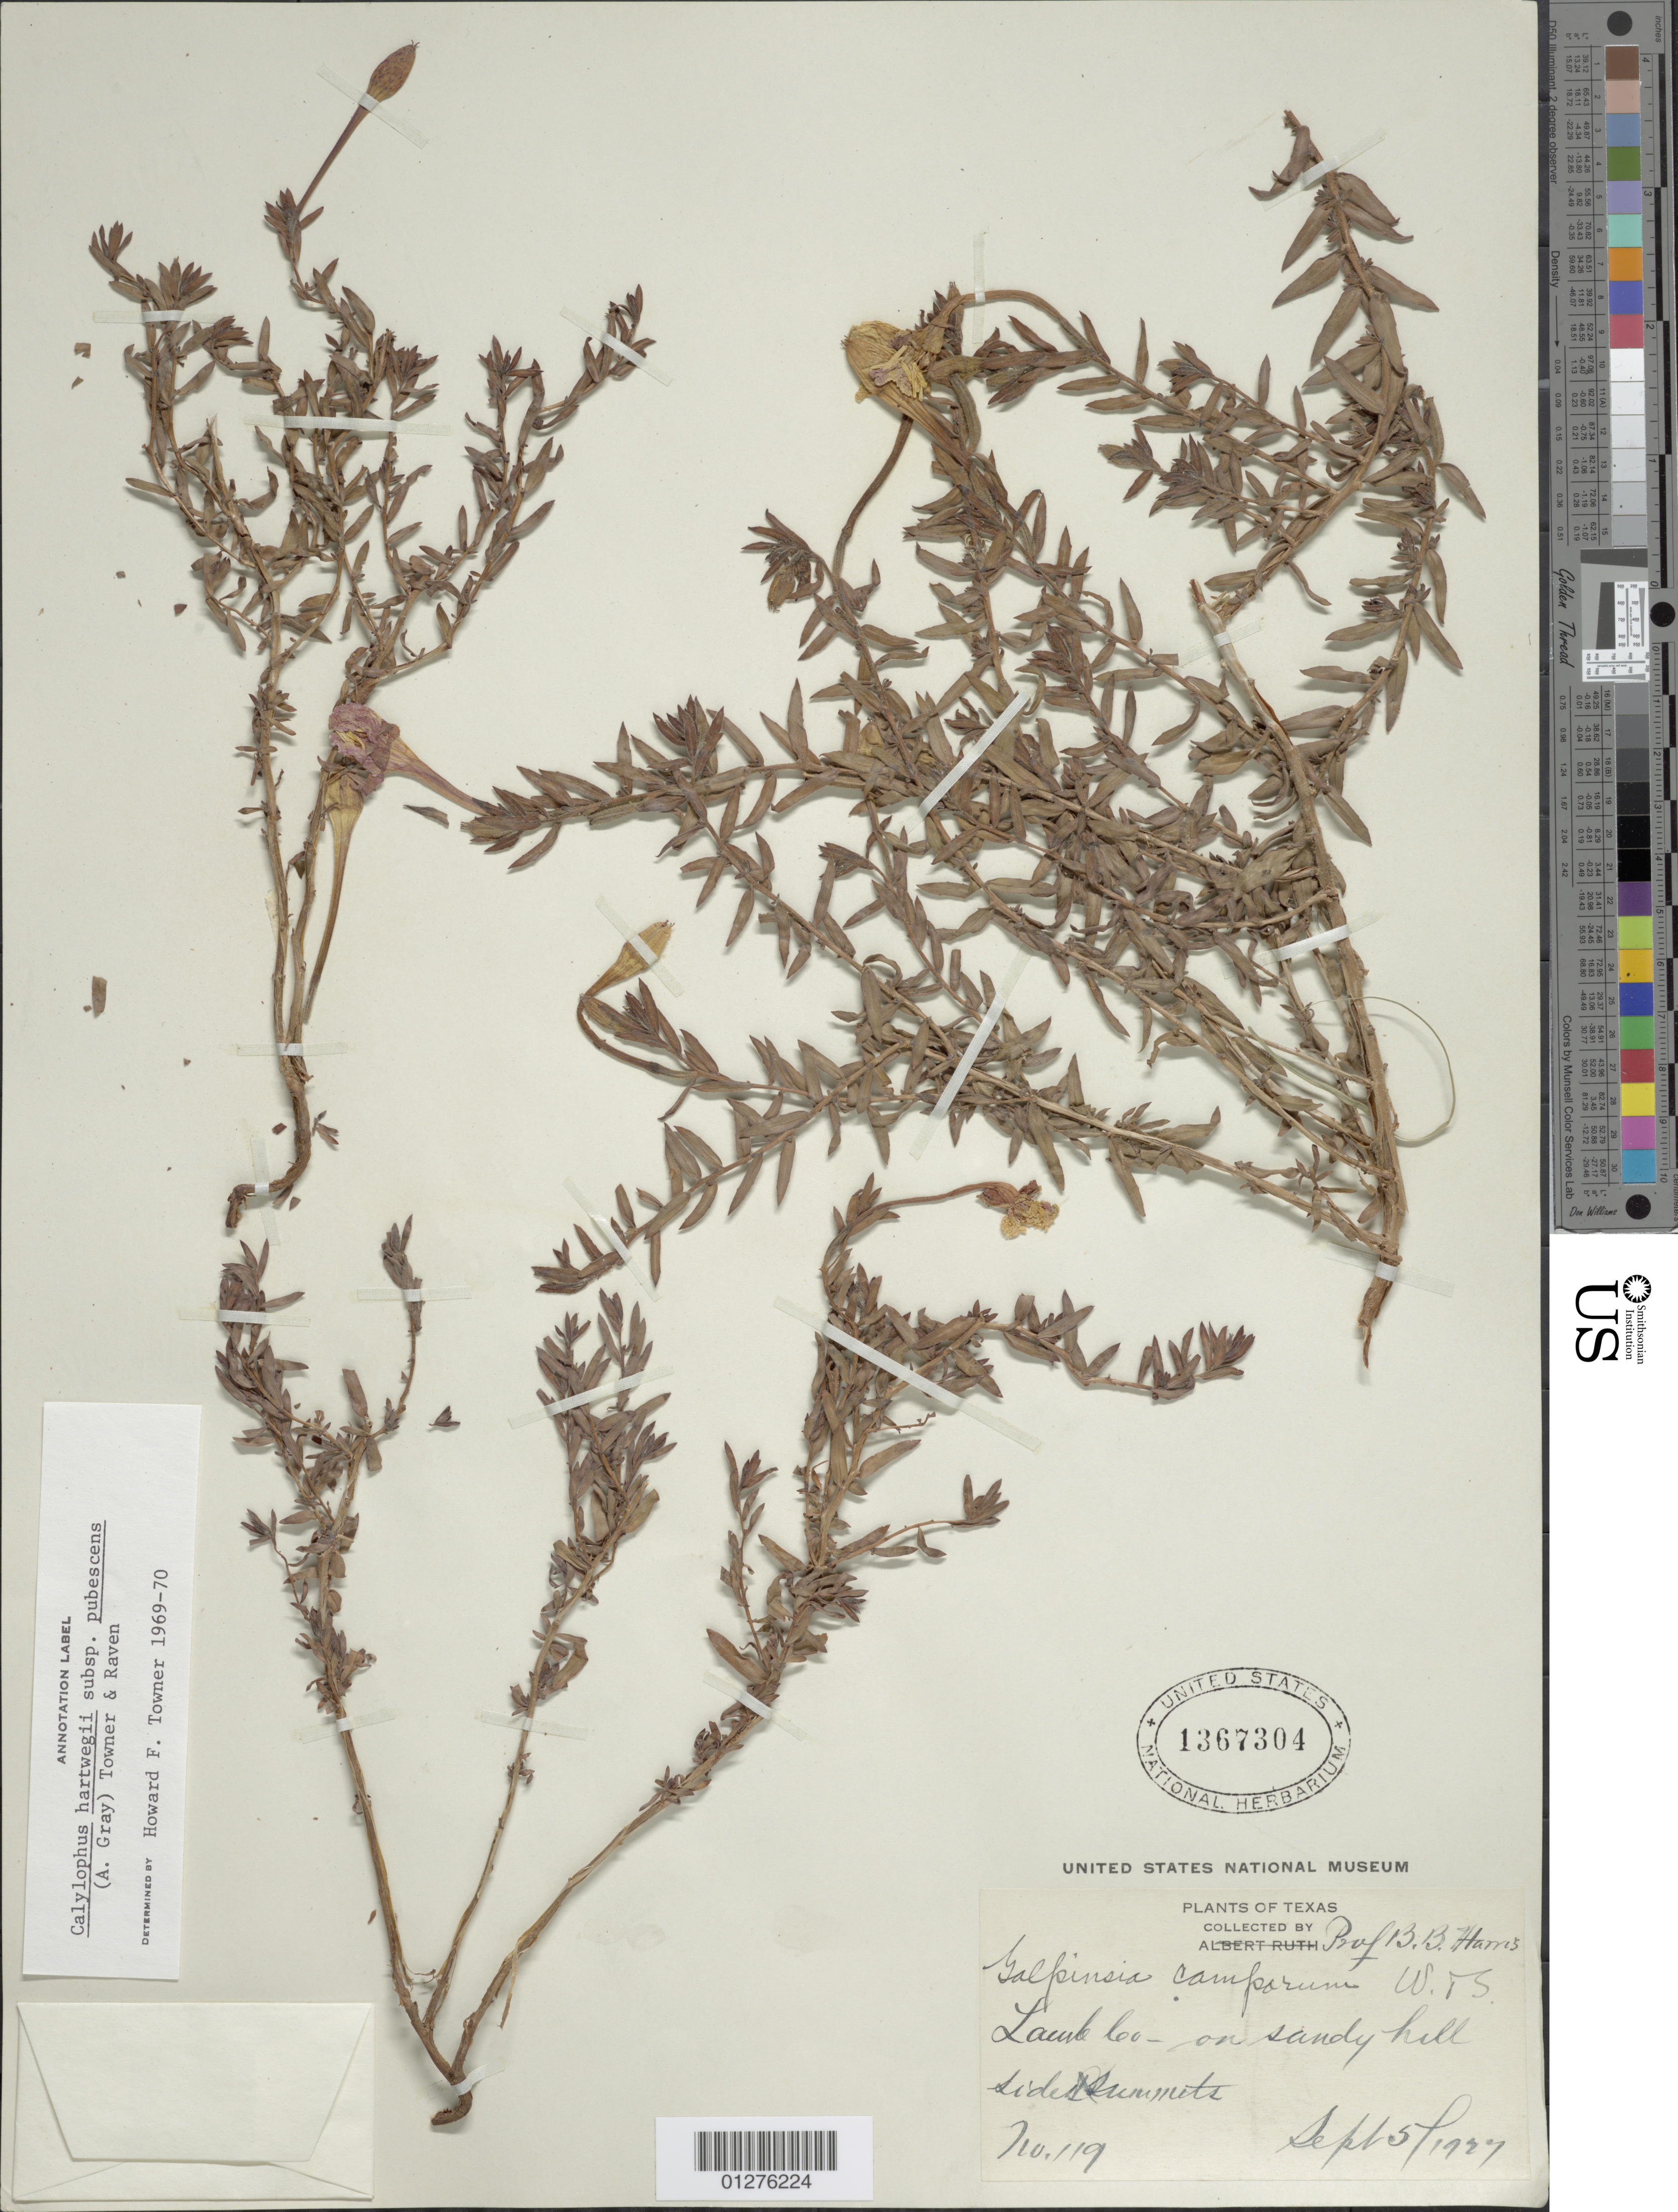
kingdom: Plantae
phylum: Tracheophyta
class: Magnoliopsida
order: Myrtales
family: Onagraceae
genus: Oenothera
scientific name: Oenothera hartwegii subsp. pubescens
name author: (A. Gray) W.L. Wagner & Hoch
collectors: B. B. Harris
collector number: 119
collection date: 1927-09-05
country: United States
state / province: Texas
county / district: Lamb County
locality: Side summits.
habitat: On sandy hills.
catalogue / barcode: US 1367304